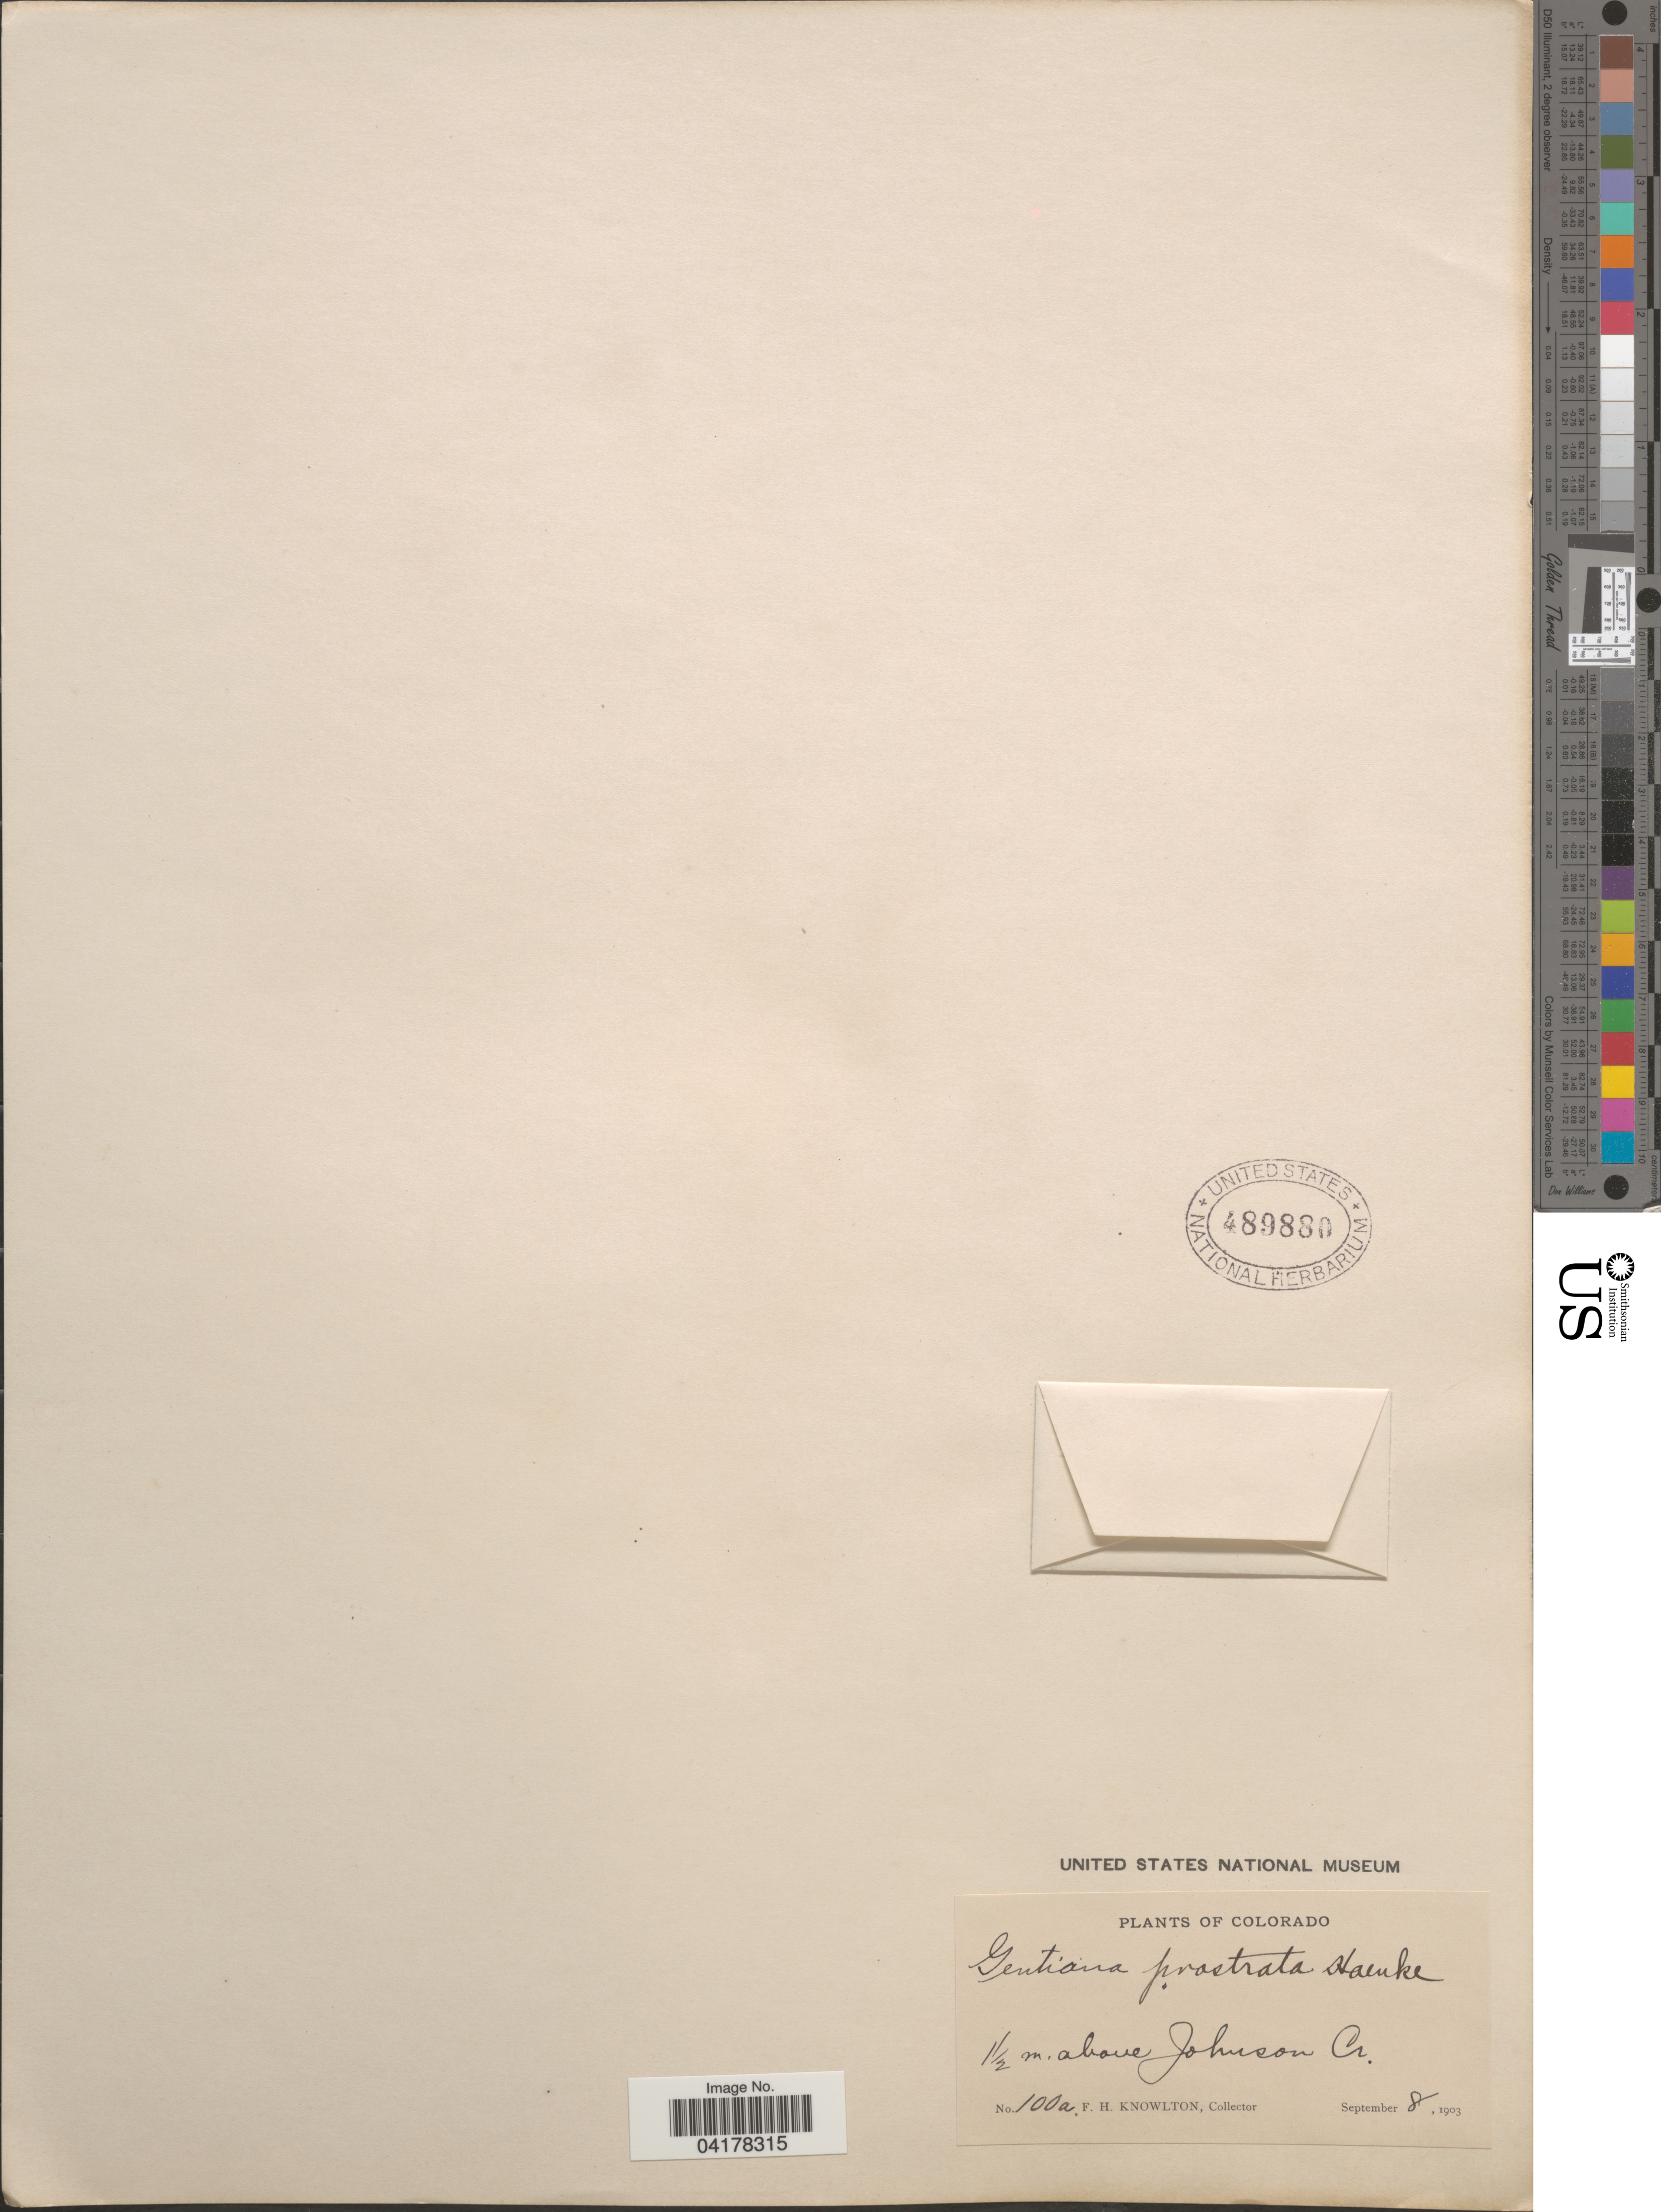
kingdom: Plantae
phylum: Tracheophyta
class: Magnoliopsida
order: Gentianales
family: Gentianaceae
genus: Gentiana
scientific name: Gentiana prostrata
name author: Haenke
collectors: F. H. Knowlton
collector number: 100a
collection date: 1903-09-08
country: United States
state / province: Colorado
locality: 1½ m. above Johnson Cr.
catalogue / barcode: US 489880